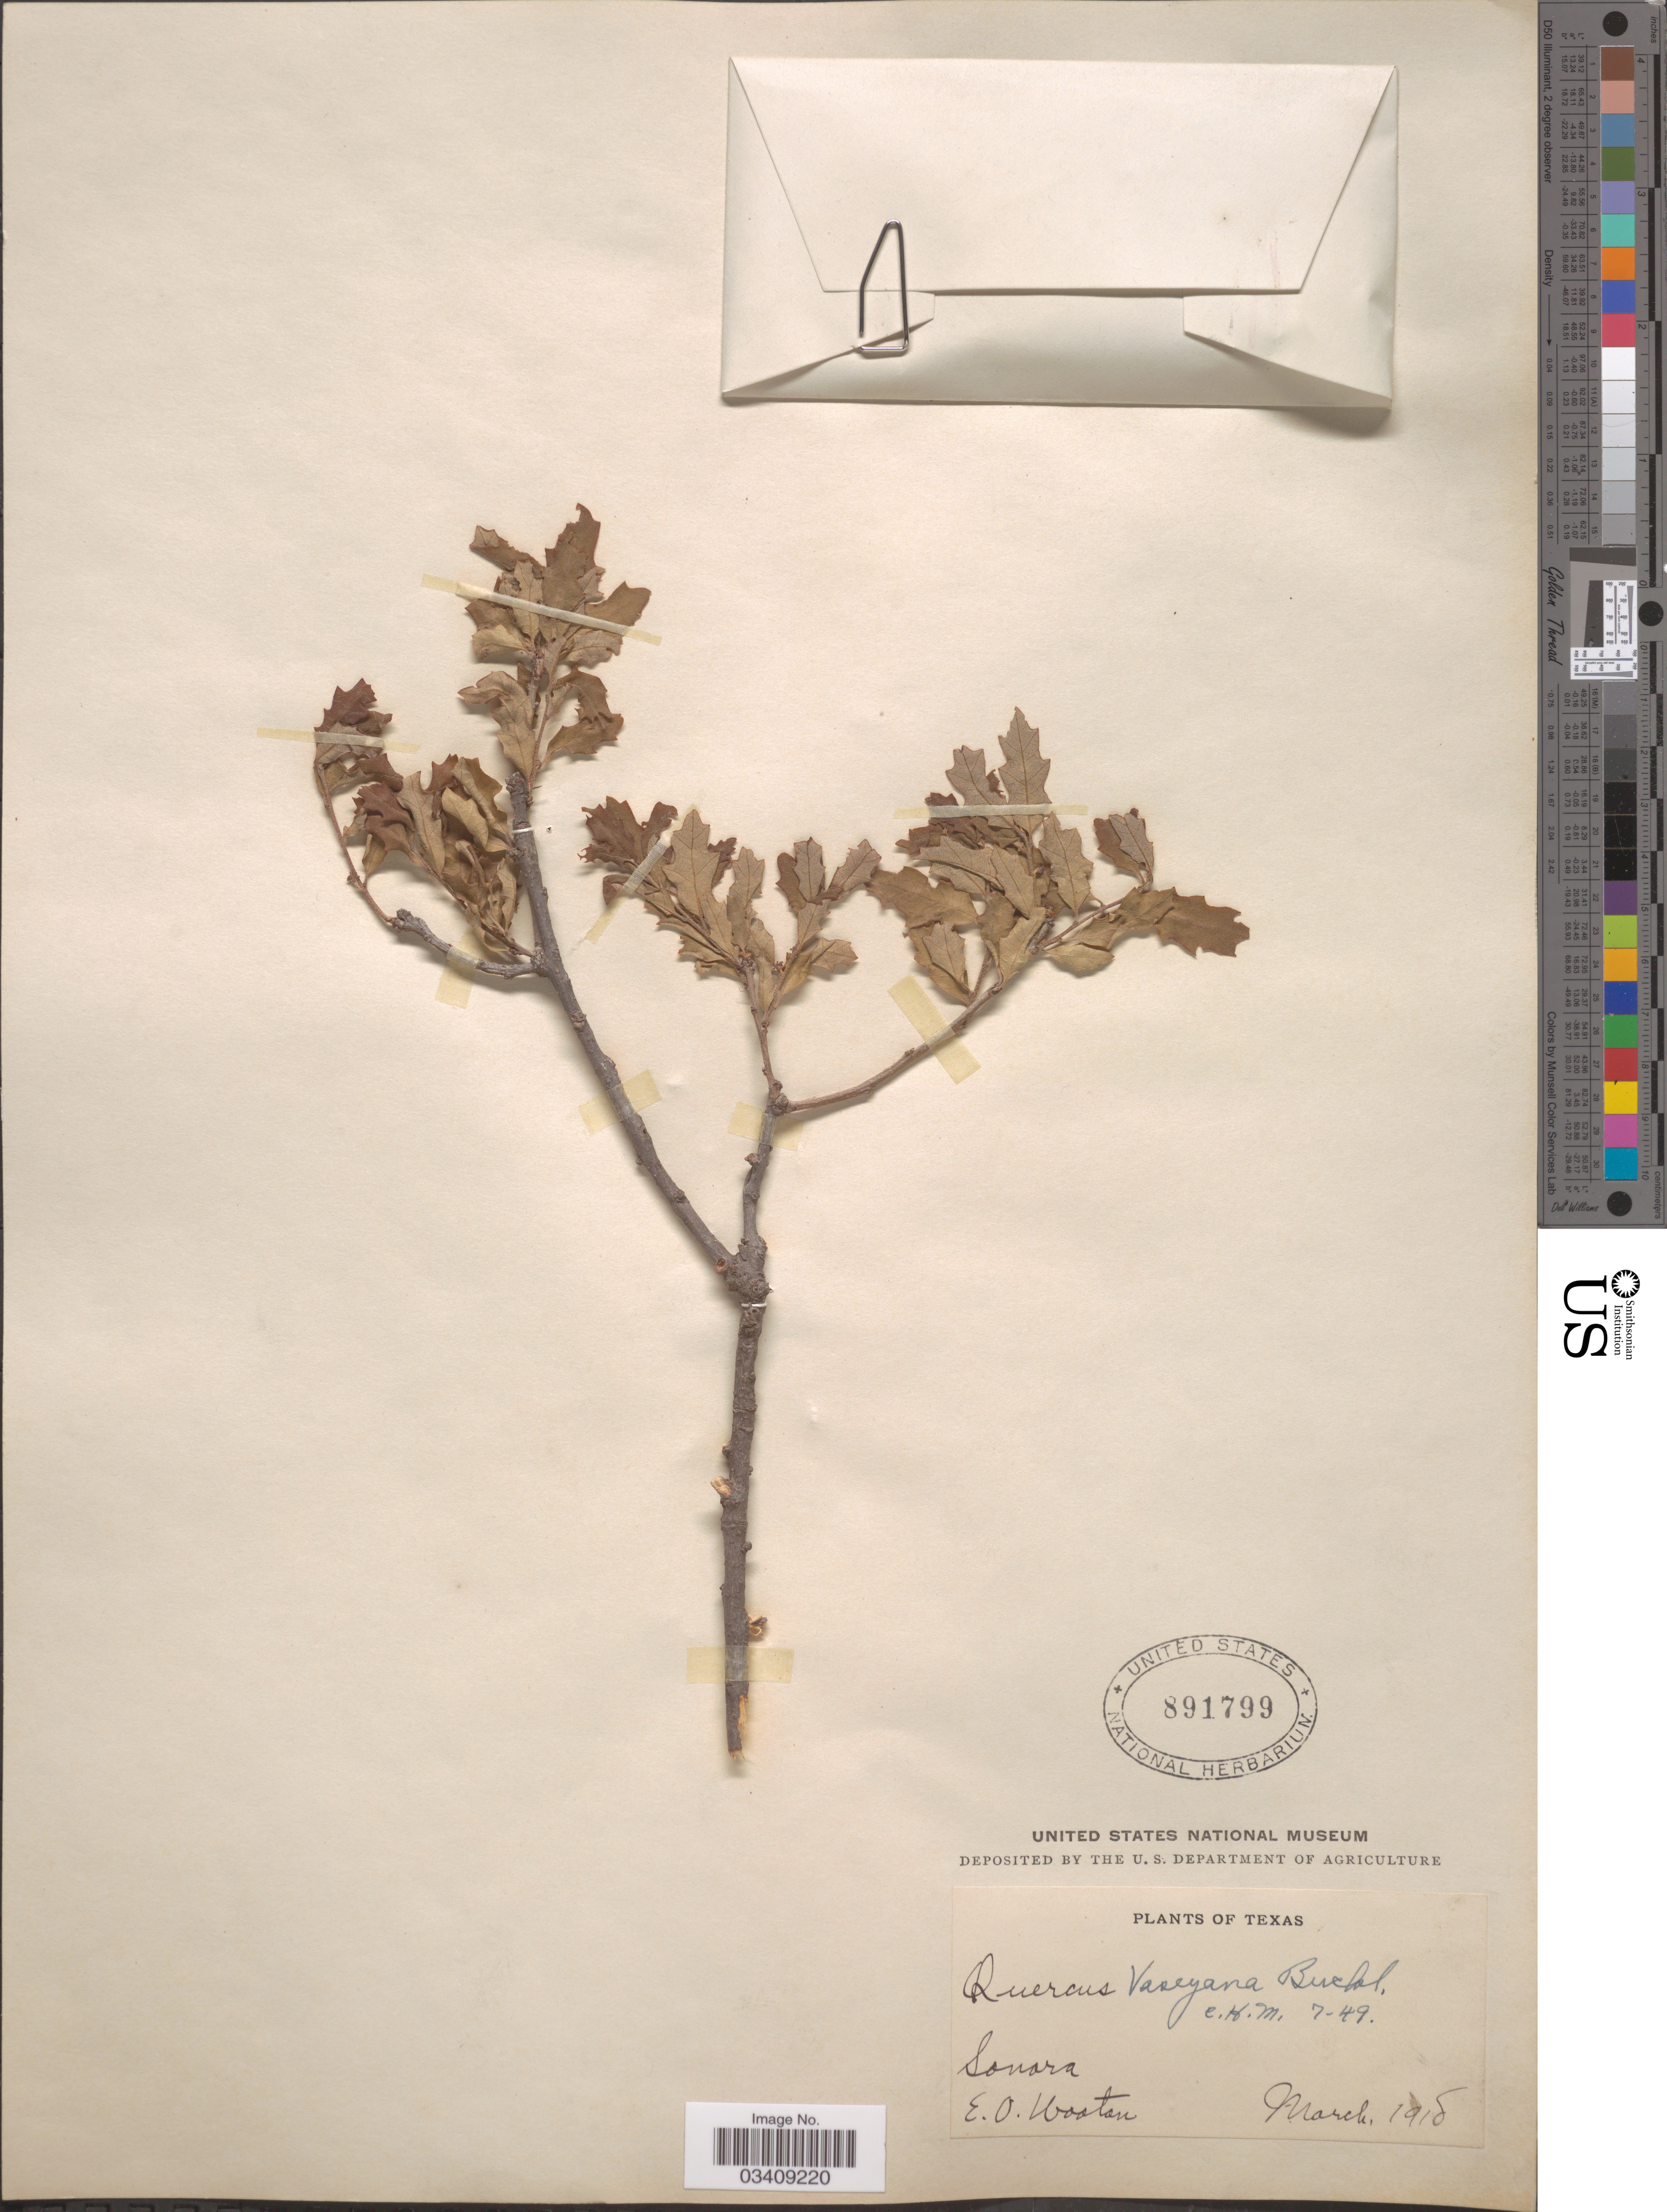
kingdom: Plantae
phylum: Tracheophyta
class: Magnoliopsida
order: Fagales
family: Fagaceae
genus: Quercus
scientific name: Quercus undulata var. vaseyana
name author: (Buckley) Rydb.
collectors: E. O. Wooton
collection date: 1918-03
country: United States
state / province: Texas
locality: Sonora.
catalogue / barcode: US 891799